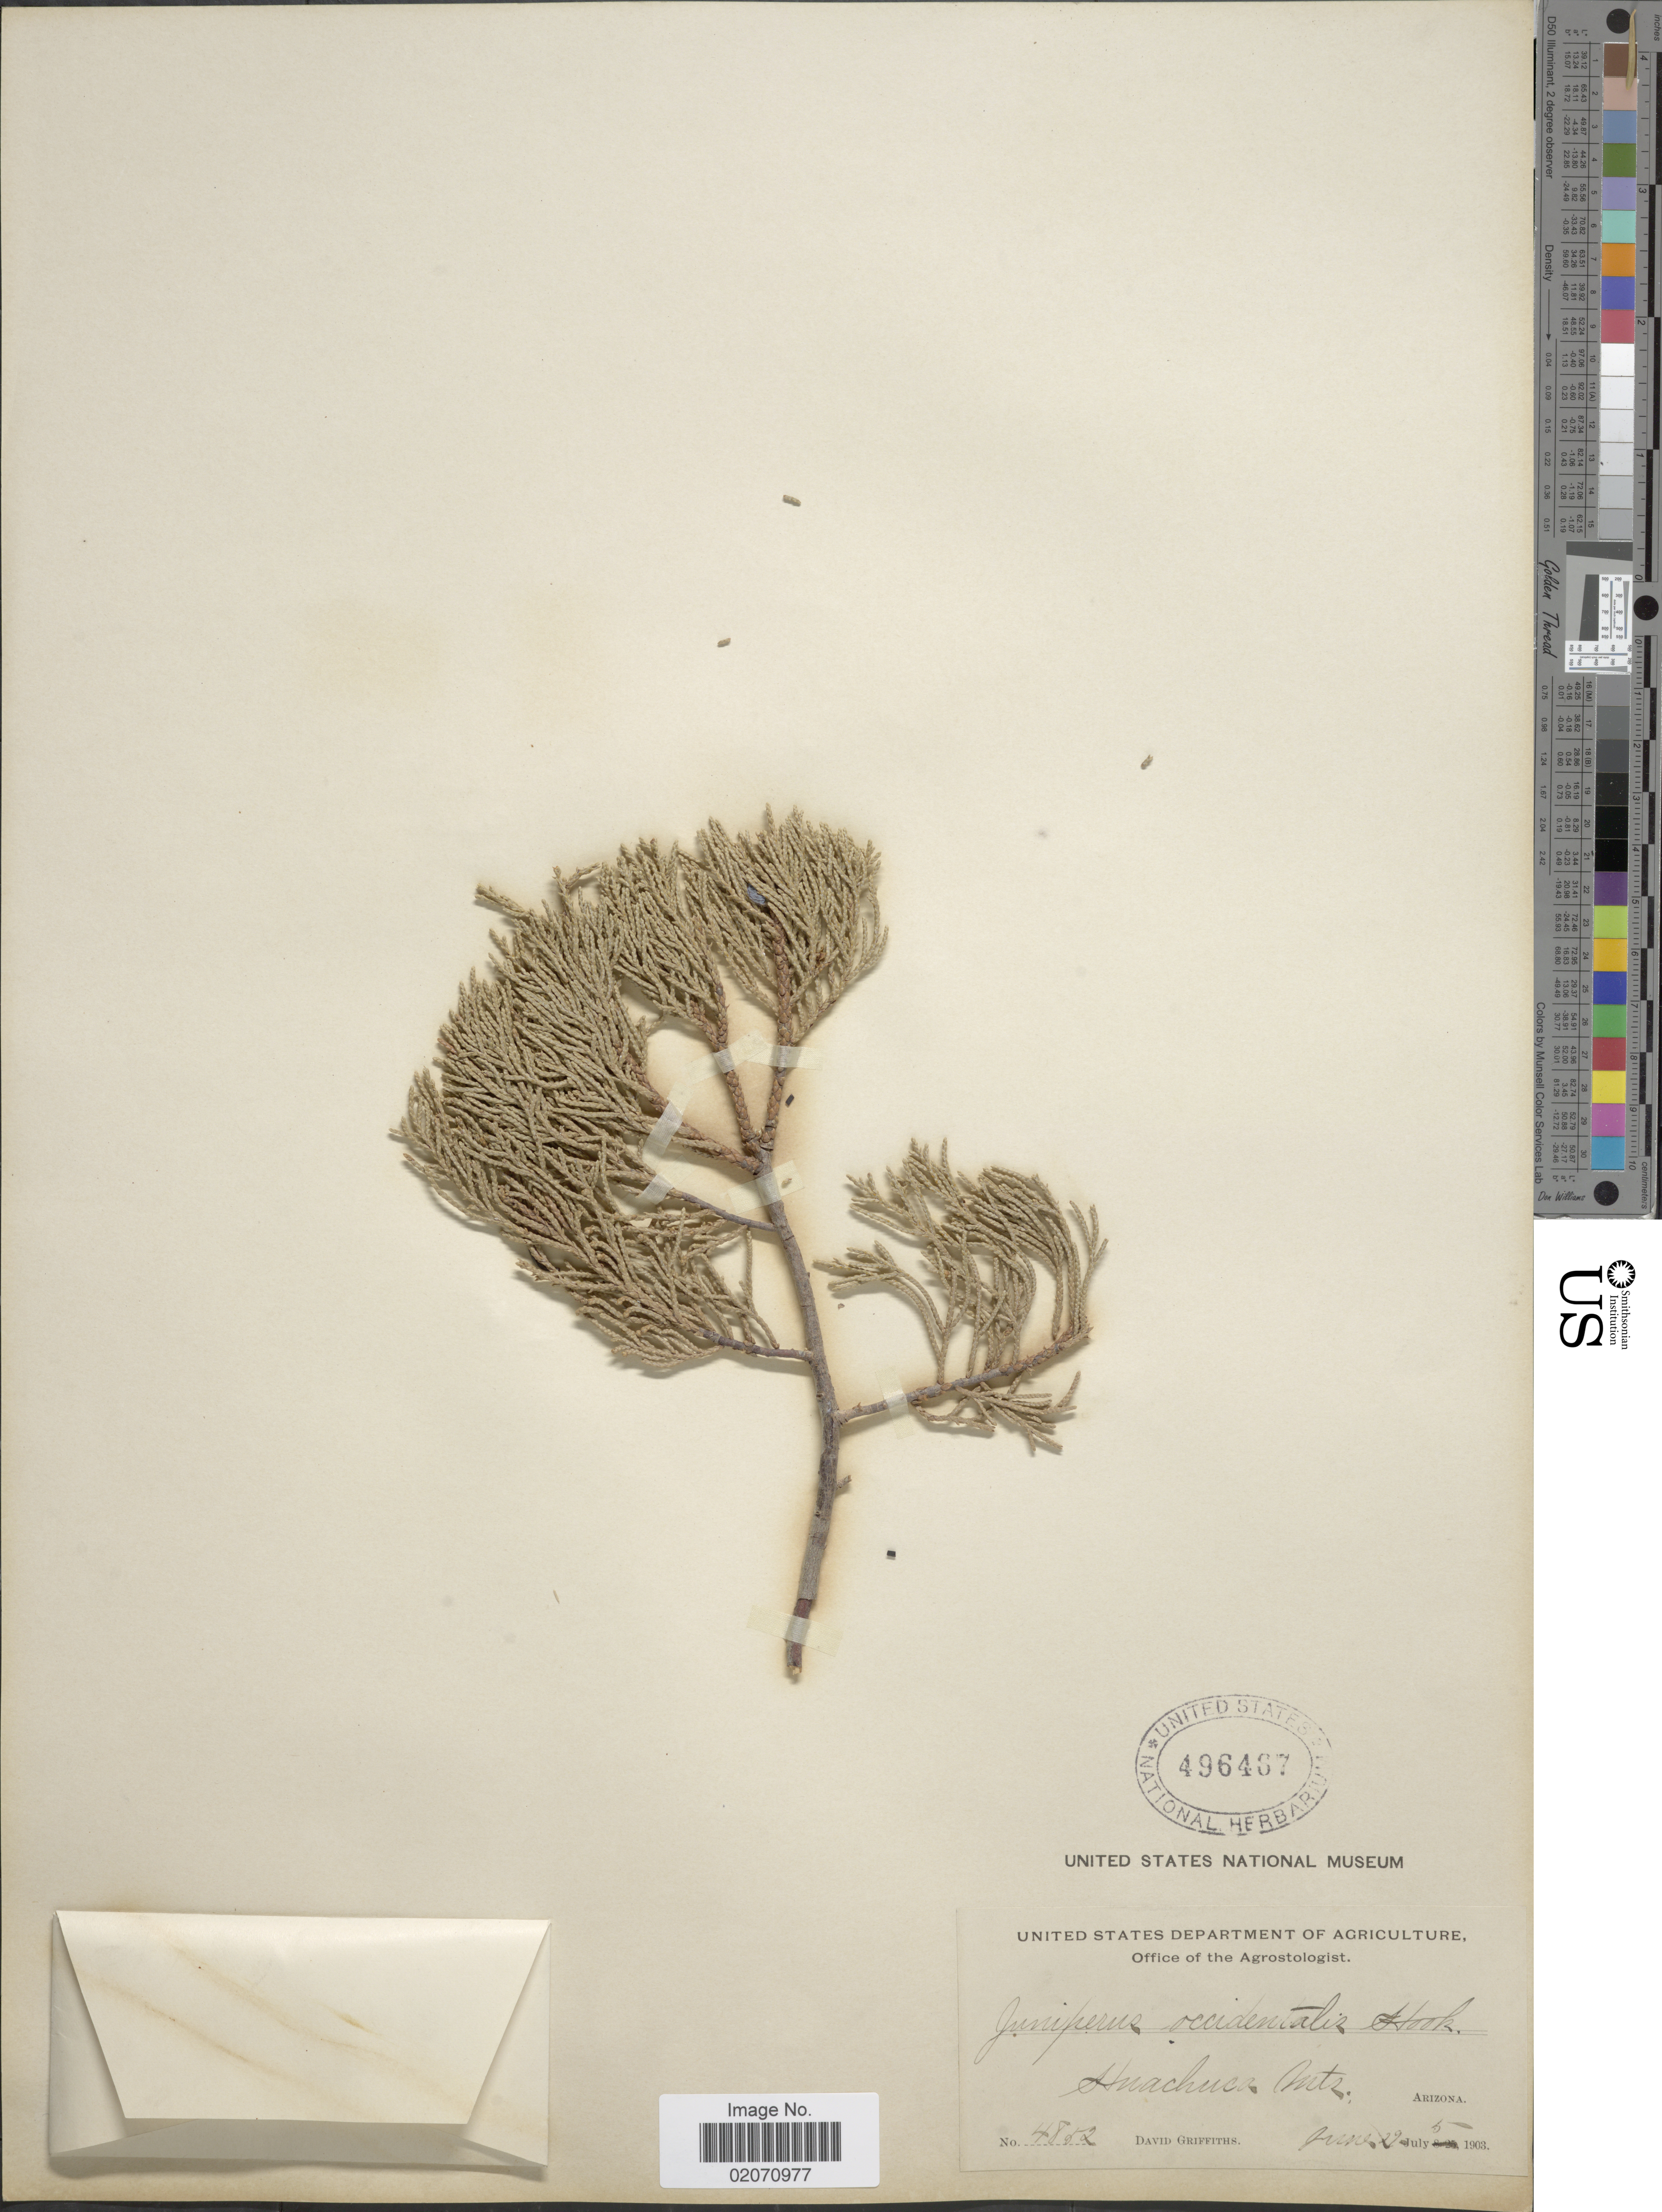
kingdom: Plantae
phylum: Tracheophyta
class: Pinopsida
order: Pinales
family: Cupressaceae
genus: Juniperus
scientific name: Juniperus deppeana var. pachyphlaea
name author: (Torr.) Martínez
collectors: D. Griffiths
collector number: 4852*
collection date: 1903-06-22/1903-07-05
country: United States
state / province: Arizona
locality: Huachuca Mts.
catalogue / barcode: US 496467